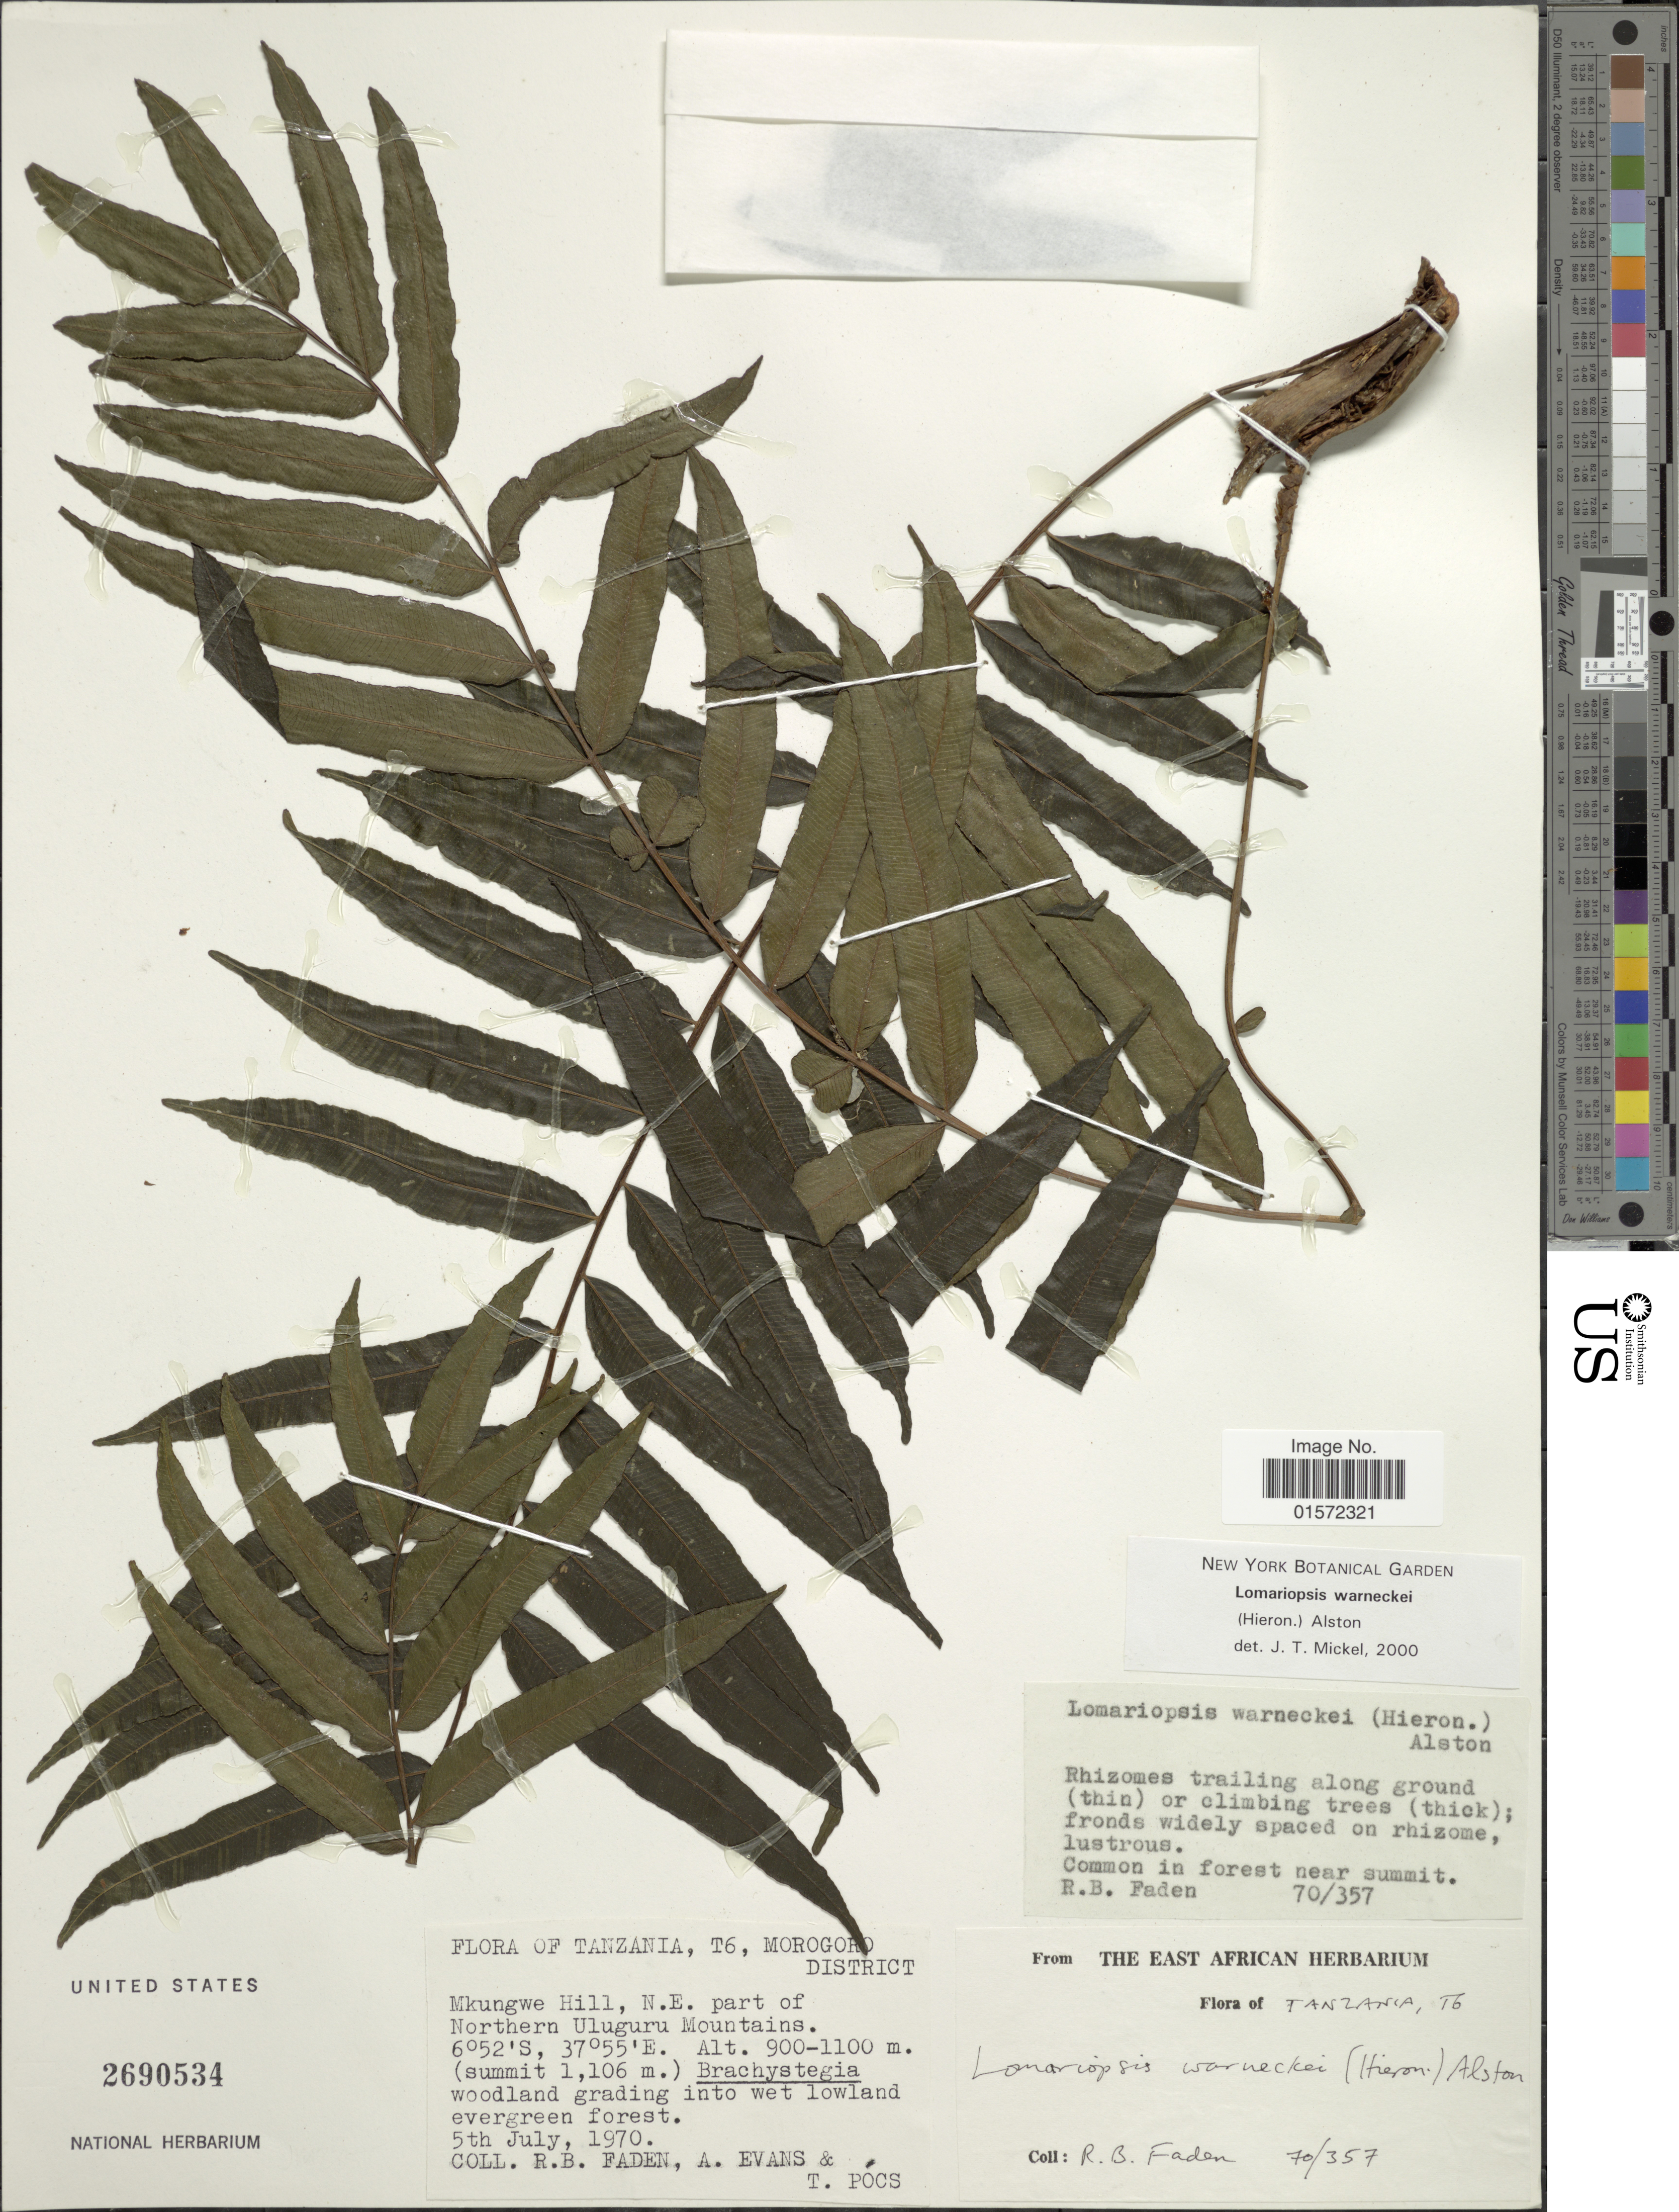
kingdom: Plantae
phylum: Tracheophyta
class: Polypodiopsida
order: Polypodiales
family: Lomariopsidaceae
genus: Lomariopsis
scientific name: Lomariopsis warneckei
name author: (Hieron.) Alston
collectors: R. B. Faden, A. Evans & T. Pocs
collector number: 70/357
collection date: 1970-07-05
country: Tanzania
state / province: Morogoro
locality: T6, Morogoro District, Mkungwe Hill, N. E. part of Northern Uluguru Mountains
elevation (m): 900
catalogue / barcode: US 2690534